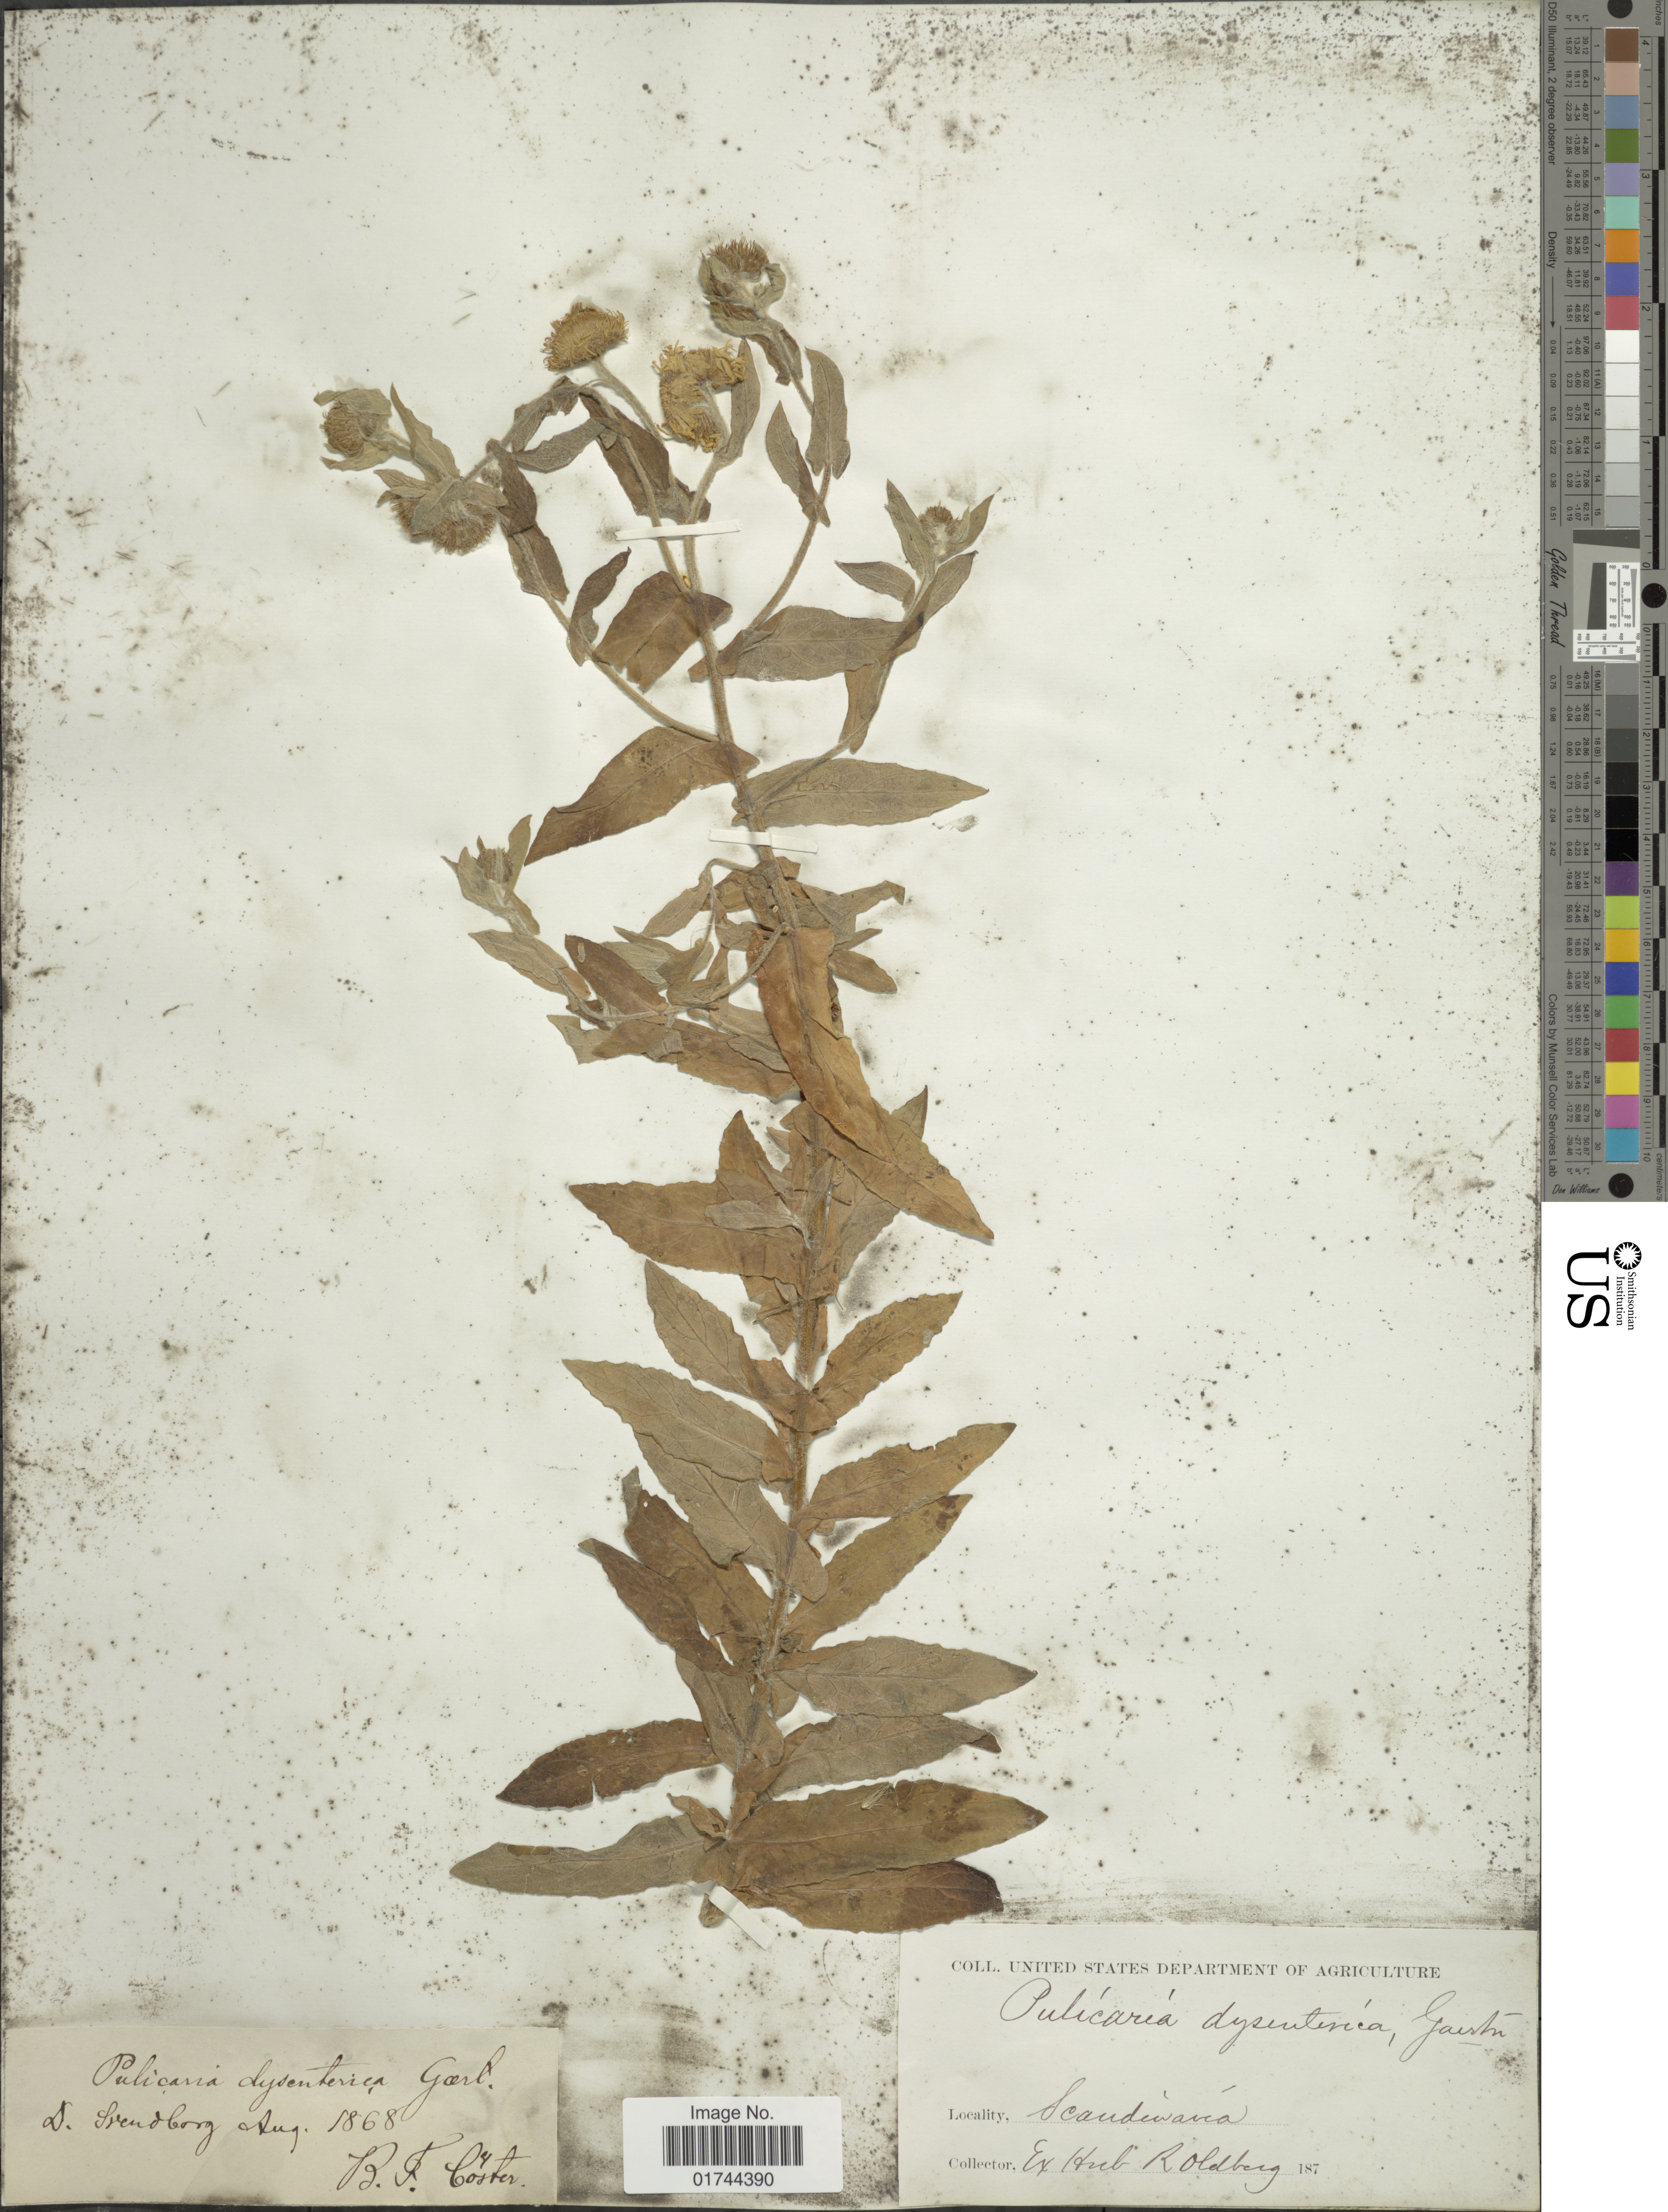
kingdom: Plantae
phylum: Tracheophyta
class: Magnoliopsida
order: Asterales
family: Asteraceae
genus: Pulicaria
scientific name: Pulicaria dysenterica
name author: (L.) Bernh.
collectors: B. Coster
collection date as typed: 187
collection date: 1868-08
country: Denmark